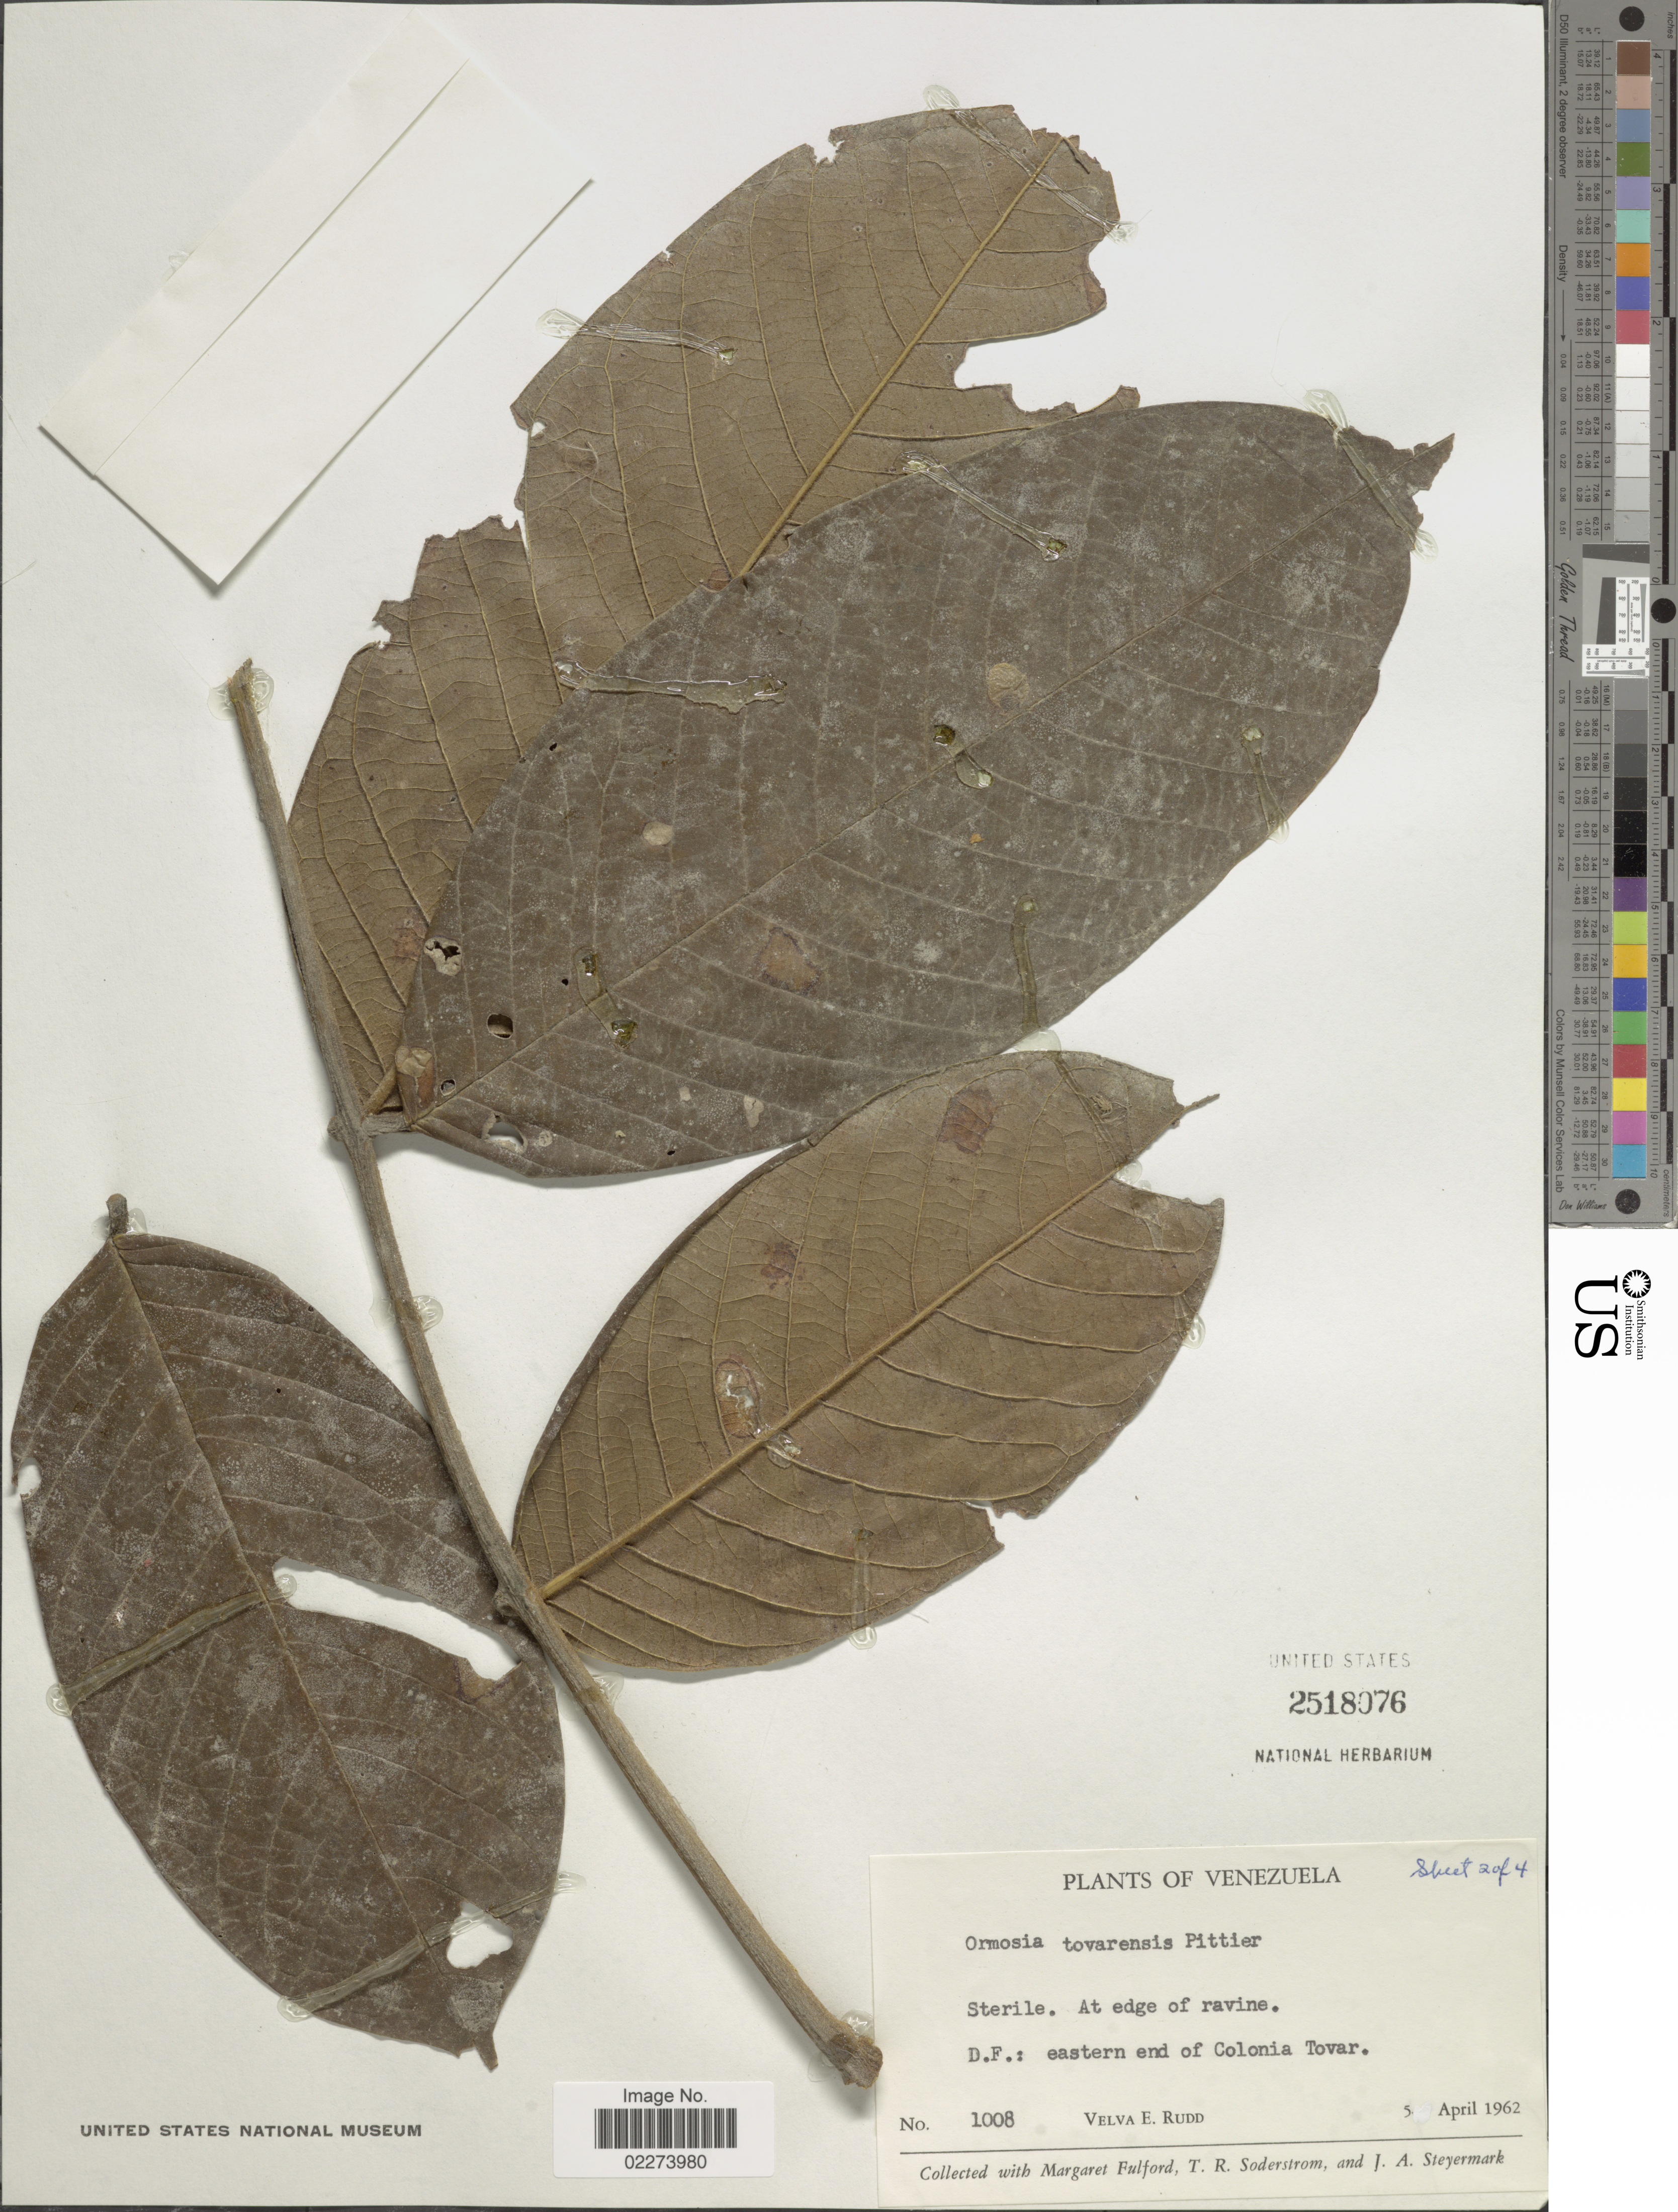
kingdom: Plantae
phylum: Tracheophyta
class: Magnoliopsida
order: Fabales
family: Fabaceae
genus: Ormosia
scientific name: Ormosia avilensis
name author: Pittier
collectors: V. E. Rudd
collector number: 1008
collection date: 1962-04-05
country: Venezuela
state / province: Distrito Federal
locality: At edge of ravine, D.F.: eastern end of Colonia Tovar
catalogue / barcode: US 2518076